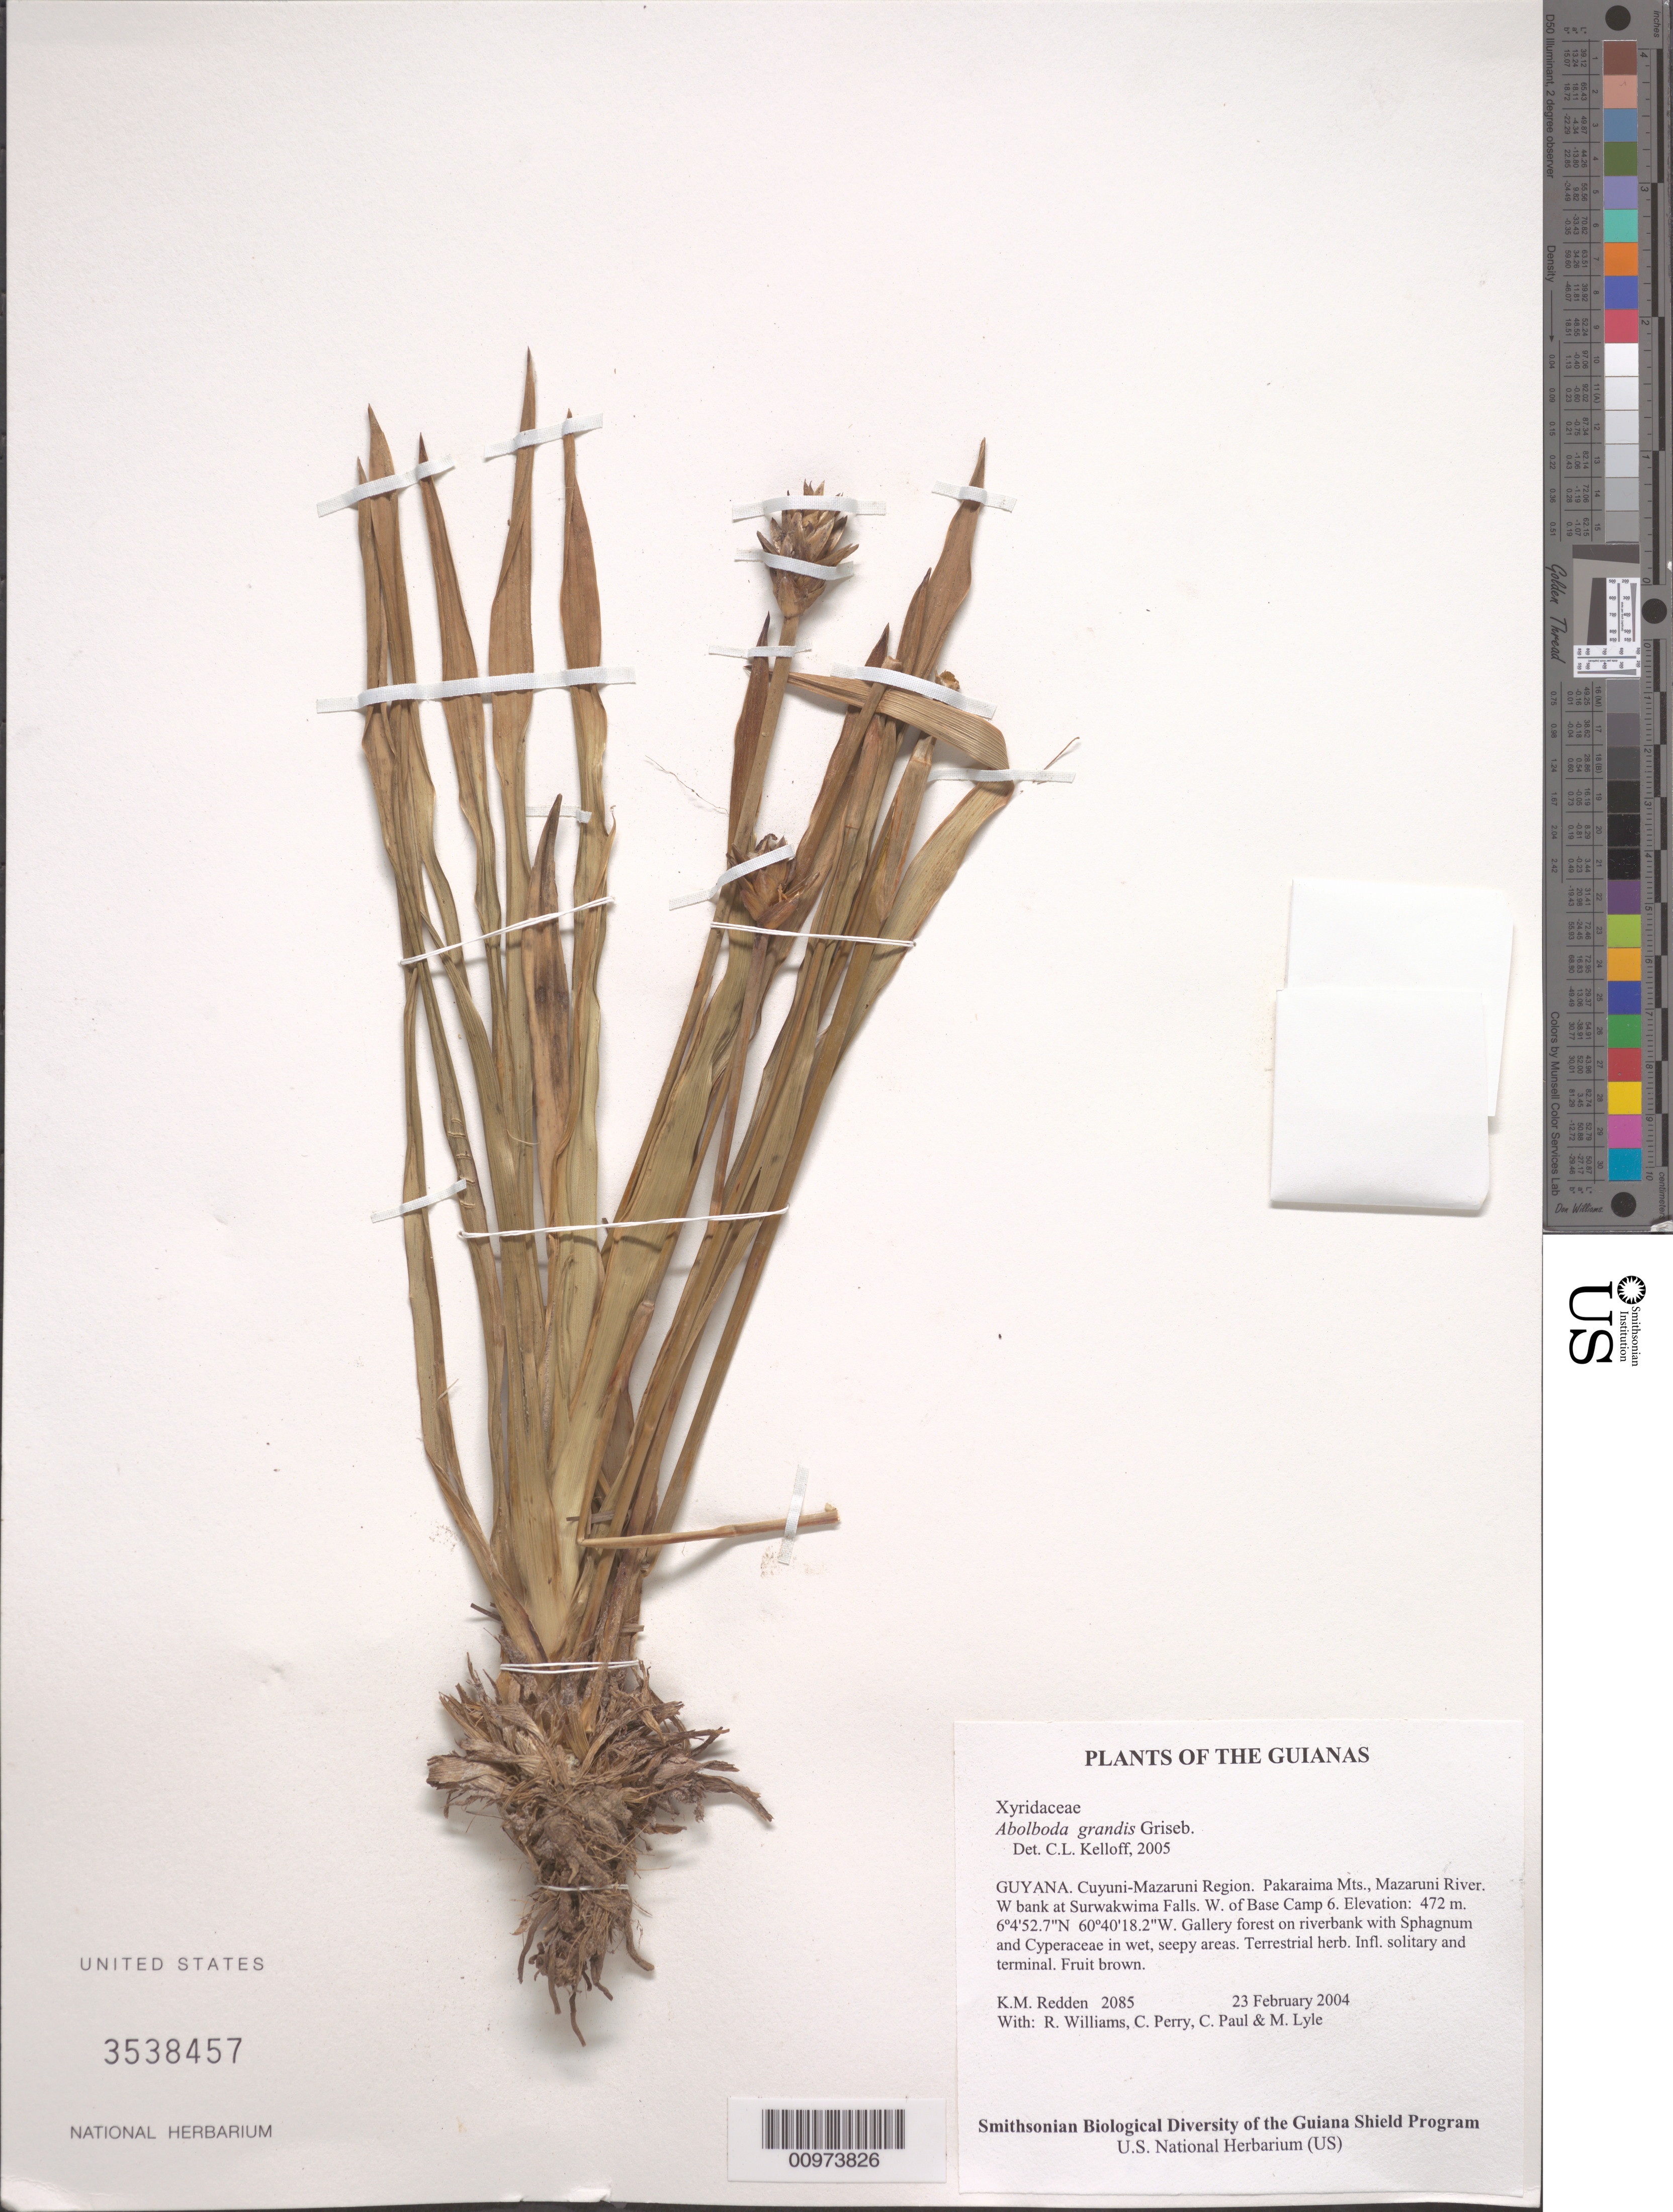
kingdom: Plantae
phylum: Tracheophyta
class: Liliopsida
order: Poales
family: Xyridaceae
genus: Abolboda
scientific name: Abolboda grandis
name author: Griseb.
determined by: Kelloff, Carol L., (US), Smithsonian Institution - National Museum of Natural History (UNITED STATES)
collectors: K. M. Redden, R. Williams, C. Perry, C. Paul & M. Lyle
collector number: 2085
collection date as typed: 23 February 2004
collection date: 2004-02-23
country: Guyana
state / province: Cuyuni-Mazaruni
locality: Pakaraima Mts., Mazaruni River. W bank at Surwakwima Falls. W. of Base Camp 6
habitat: Gallery forest on riverbank with Sphagnum and Cyperaceae in wet, seepy areas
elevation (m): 472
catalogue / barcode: US 3538457